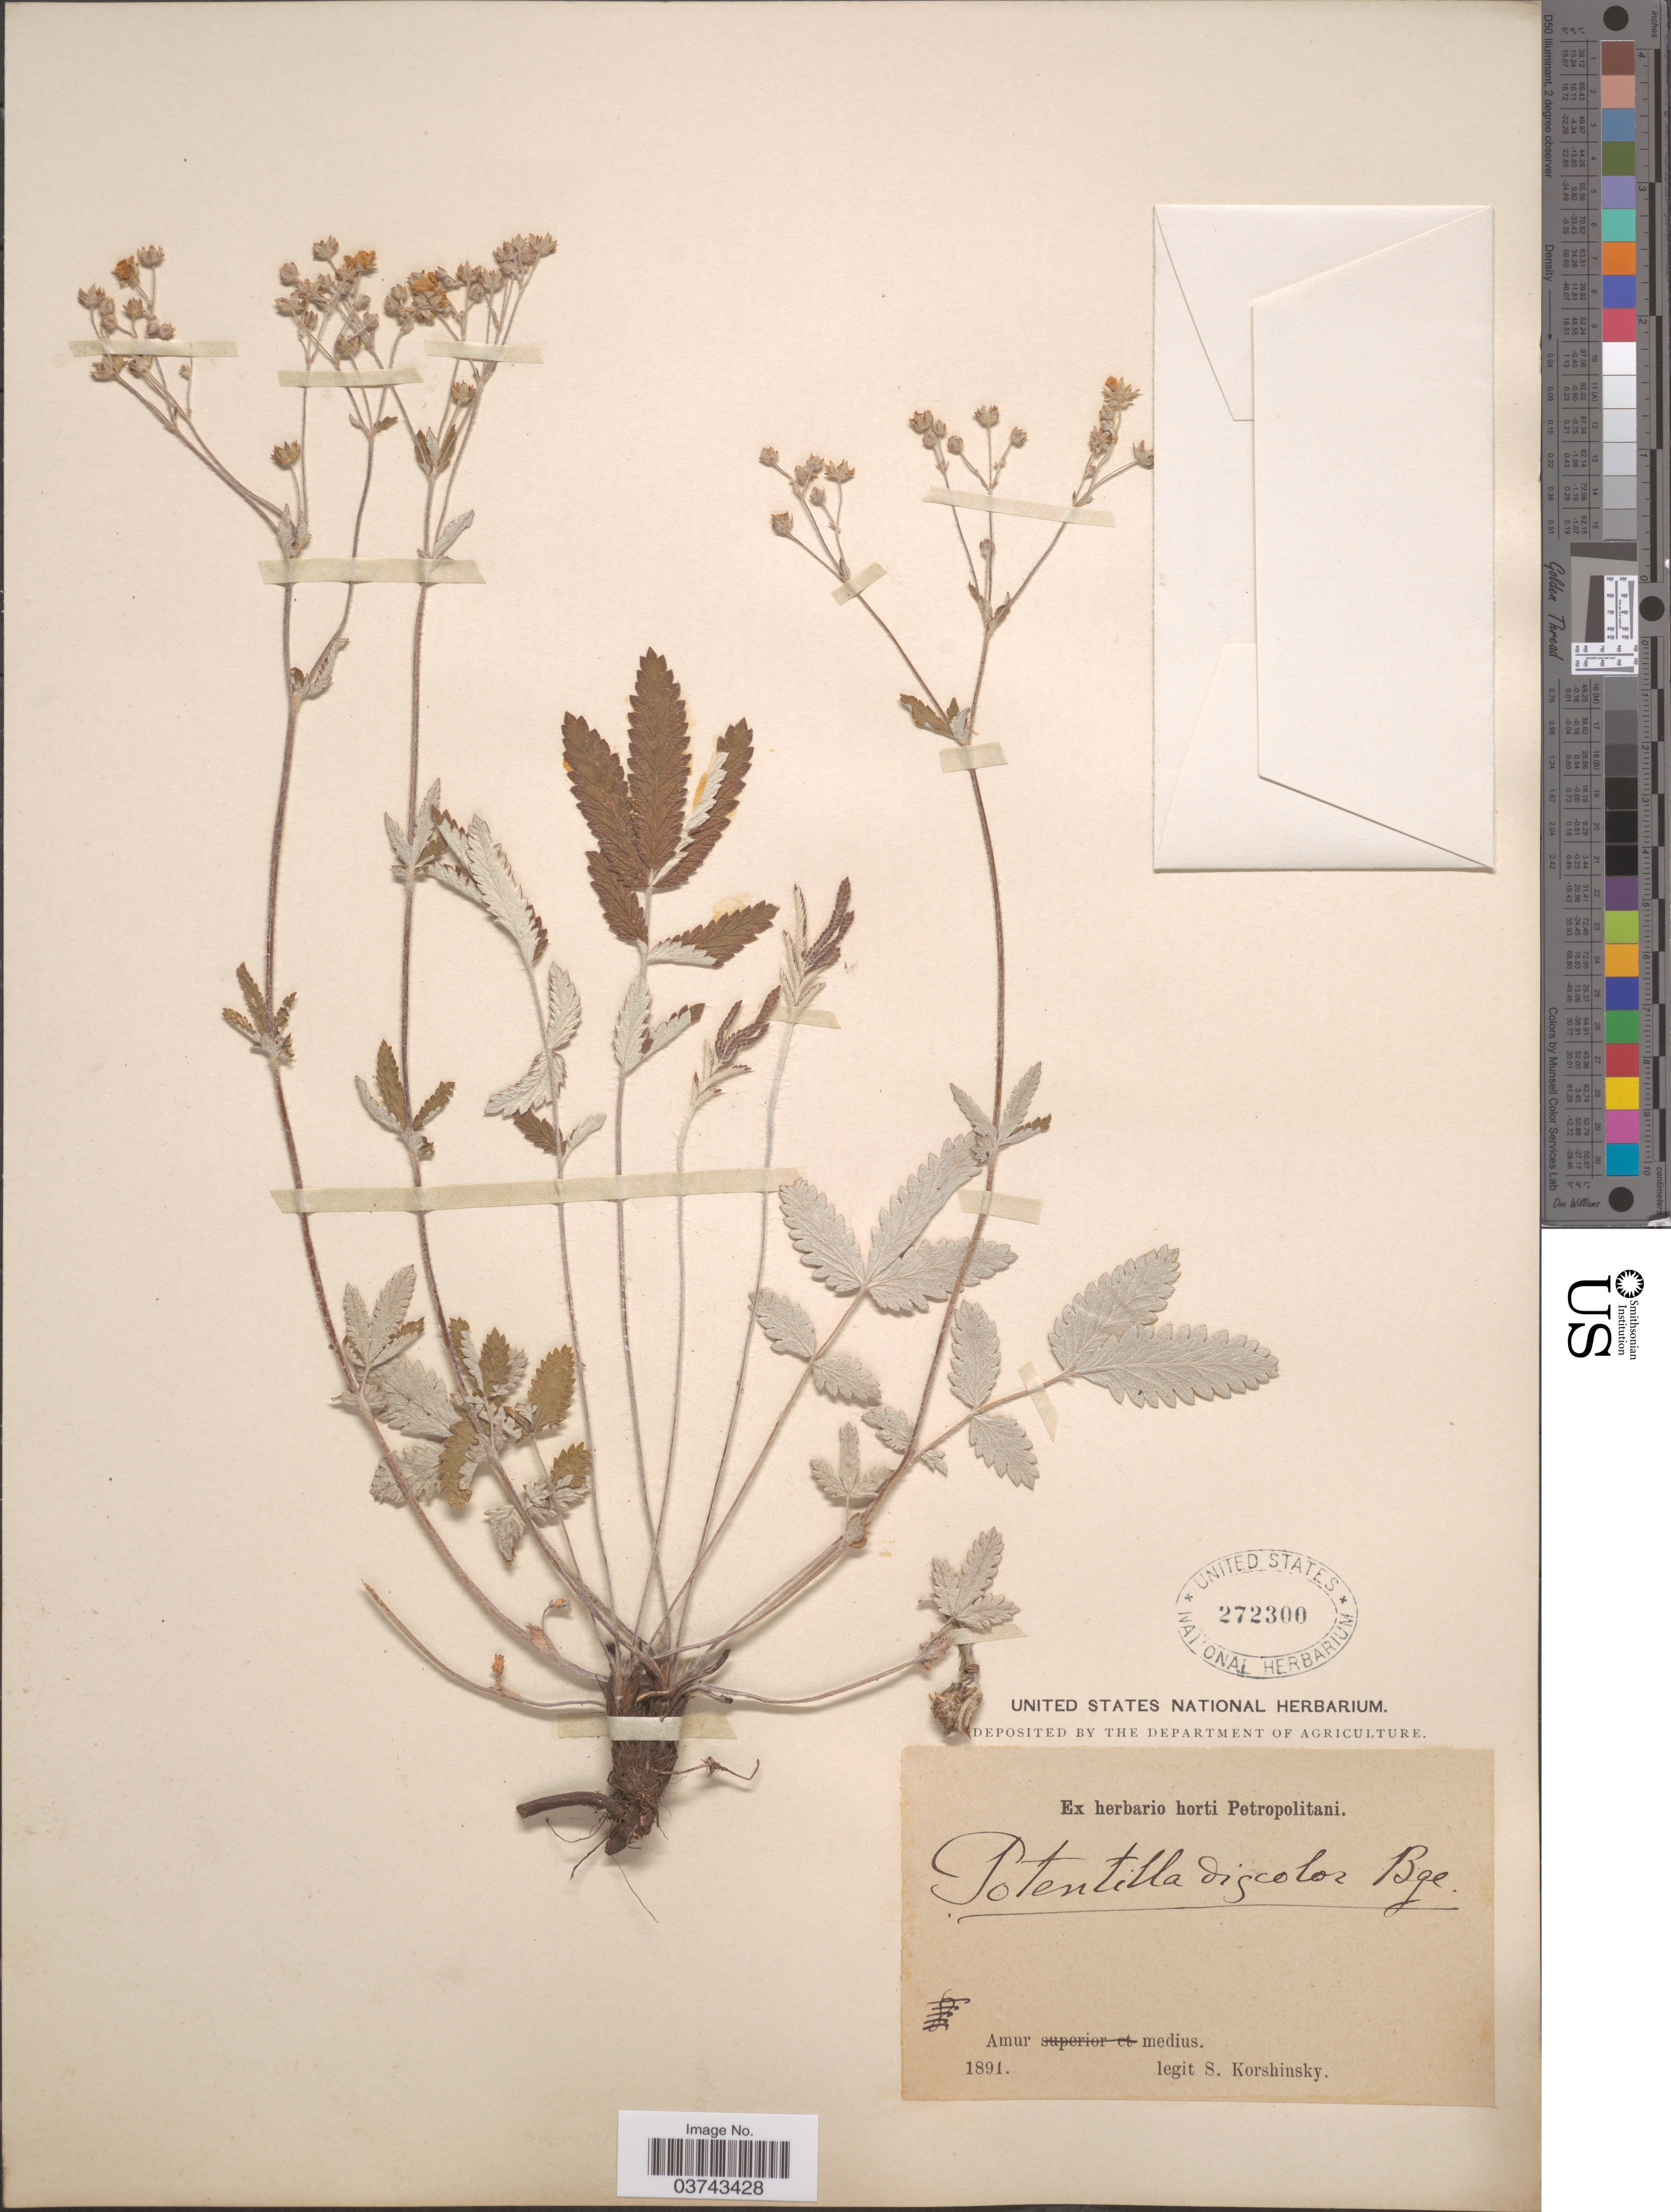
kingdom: Plantae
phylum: Tracheophyta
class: Magnoliopsida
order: Rosales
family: Rosaceae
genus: Potentilla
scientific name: Potentilla discolor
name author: Bunge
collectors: S. I. Korshinsky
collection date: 1891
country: Russian Federation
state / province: Amur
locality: Amur medius.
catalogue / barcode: US 272300